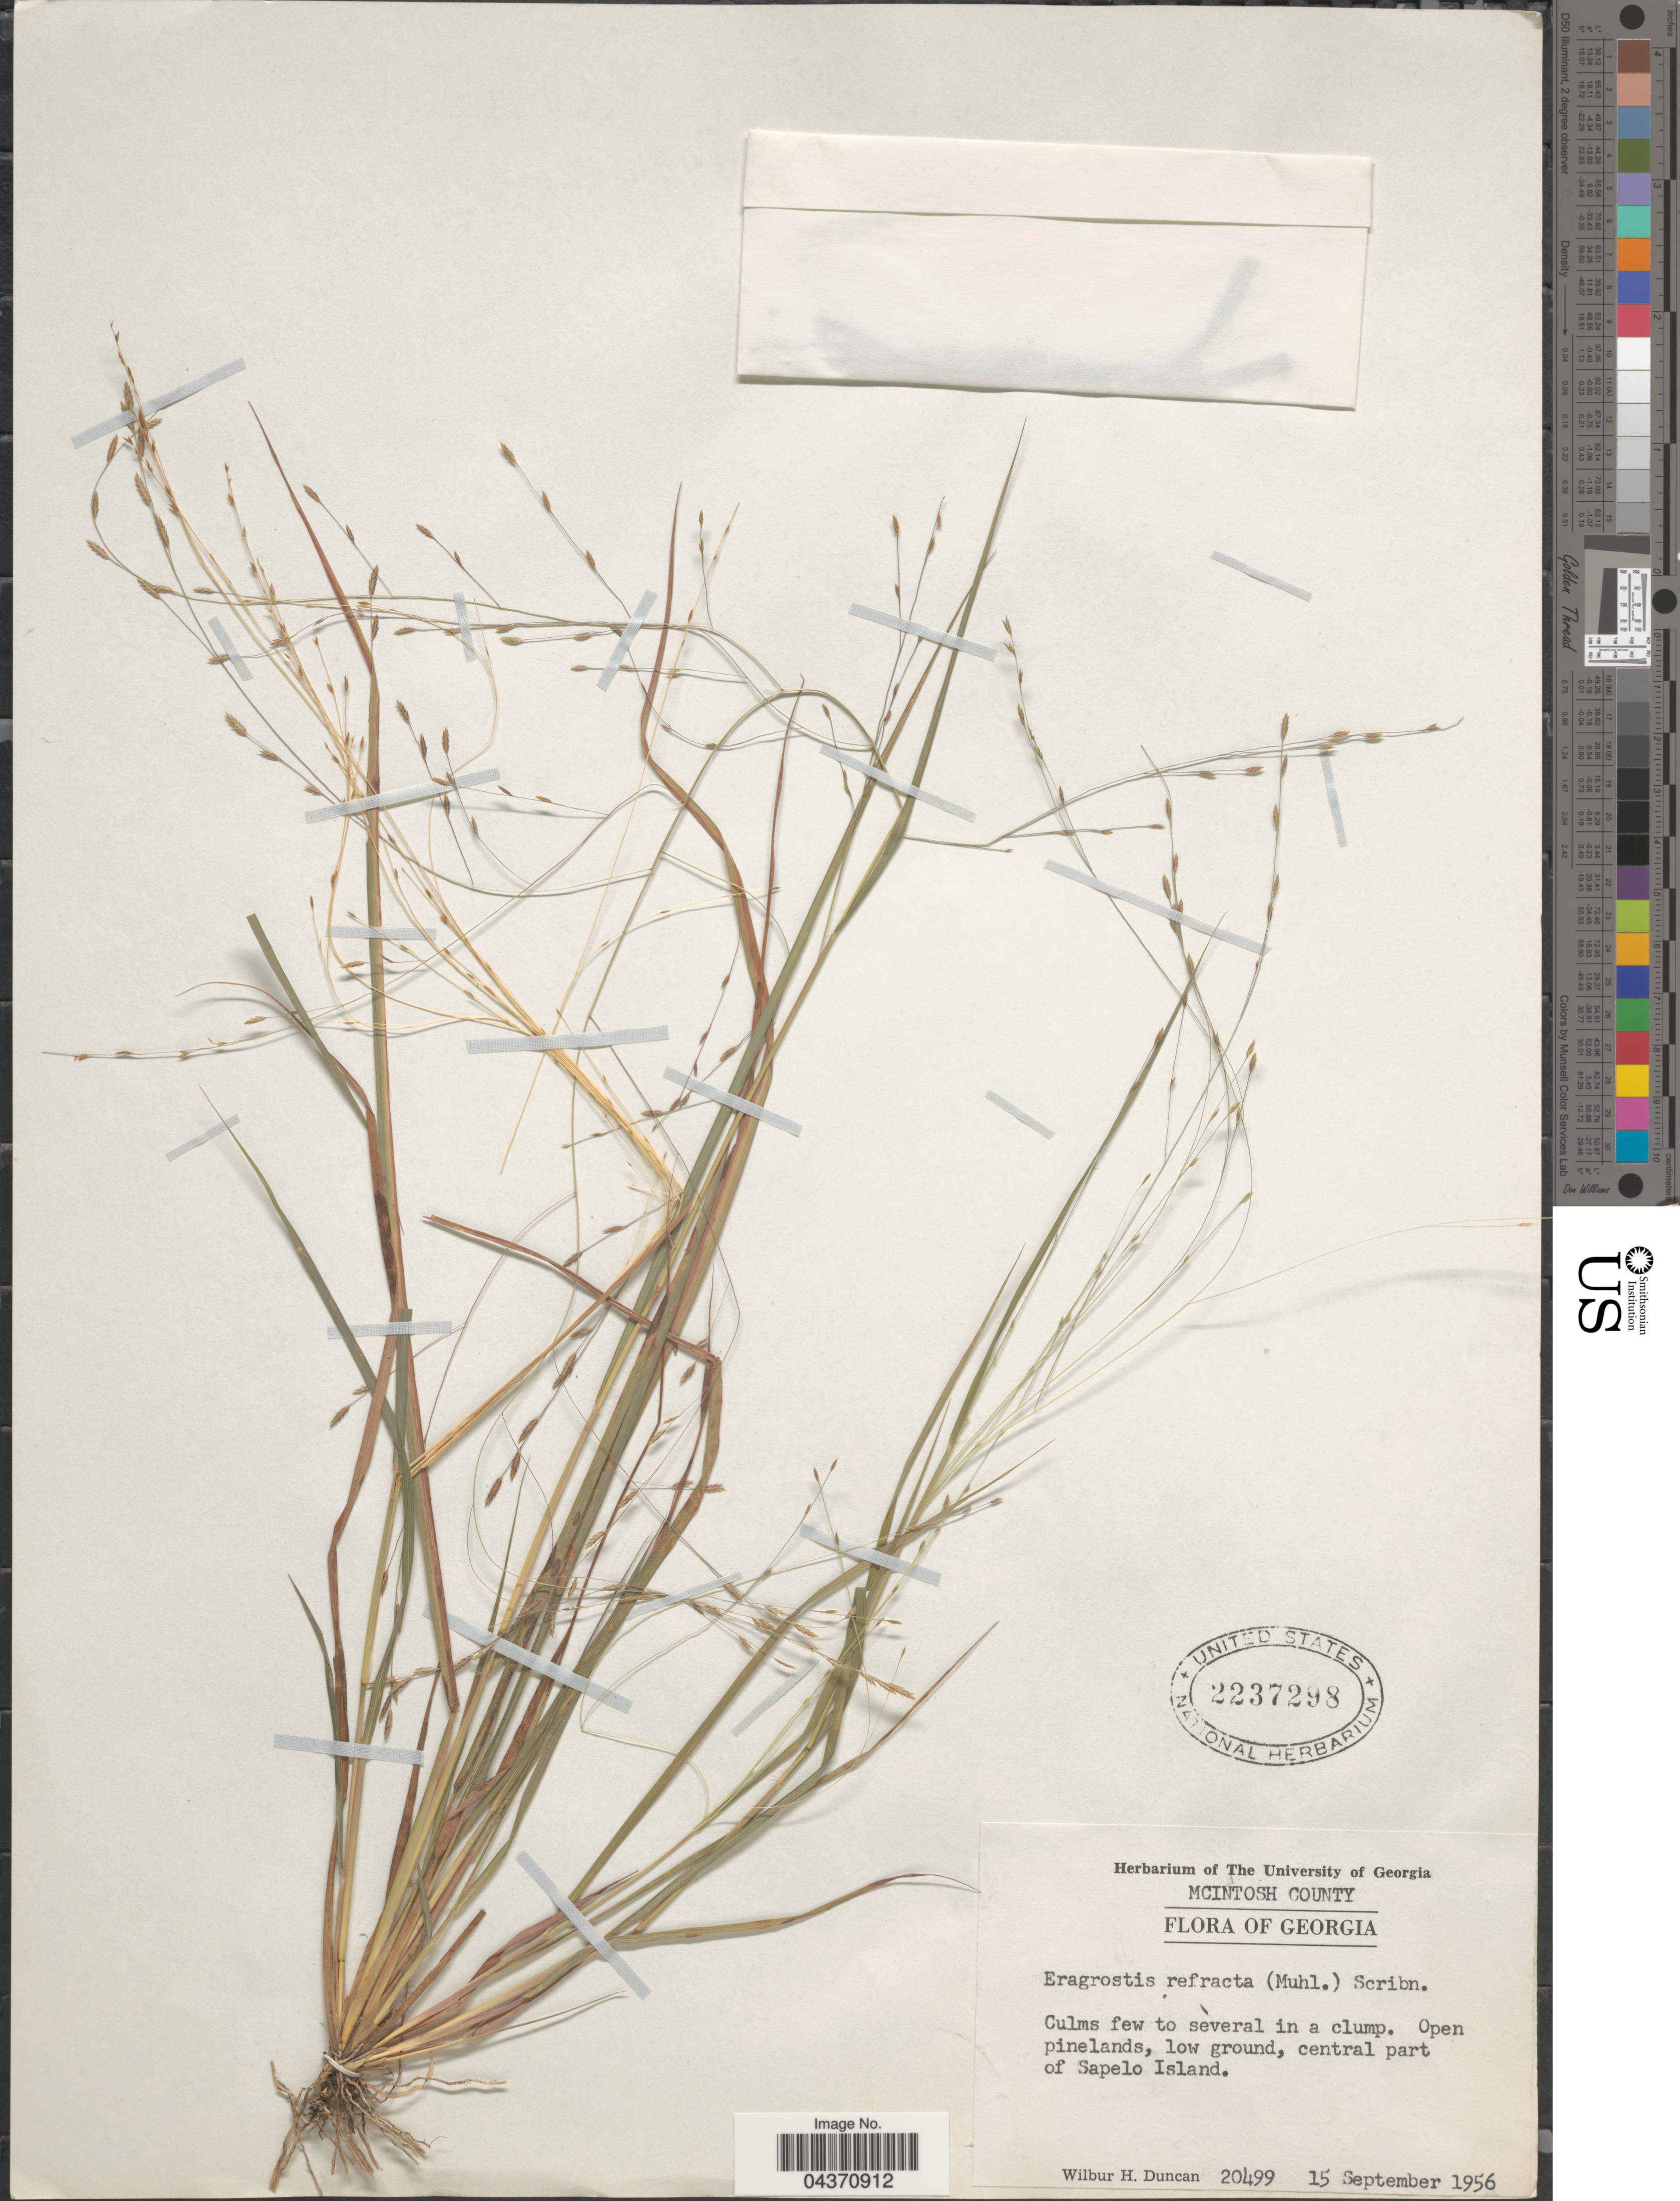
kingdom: Plantae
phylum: Tracheophyta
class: Liliopsida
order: Poales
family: Poaceae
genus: Eragrostis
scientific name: Eragrostis refracta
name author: (Muhl.) Scribn.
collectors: W. H. Duncan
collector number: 20499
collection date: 1956-09-15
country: United States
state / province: Georgia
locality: Mcintosh County. Central part of Sapelo Island.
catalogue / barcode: US 2237298